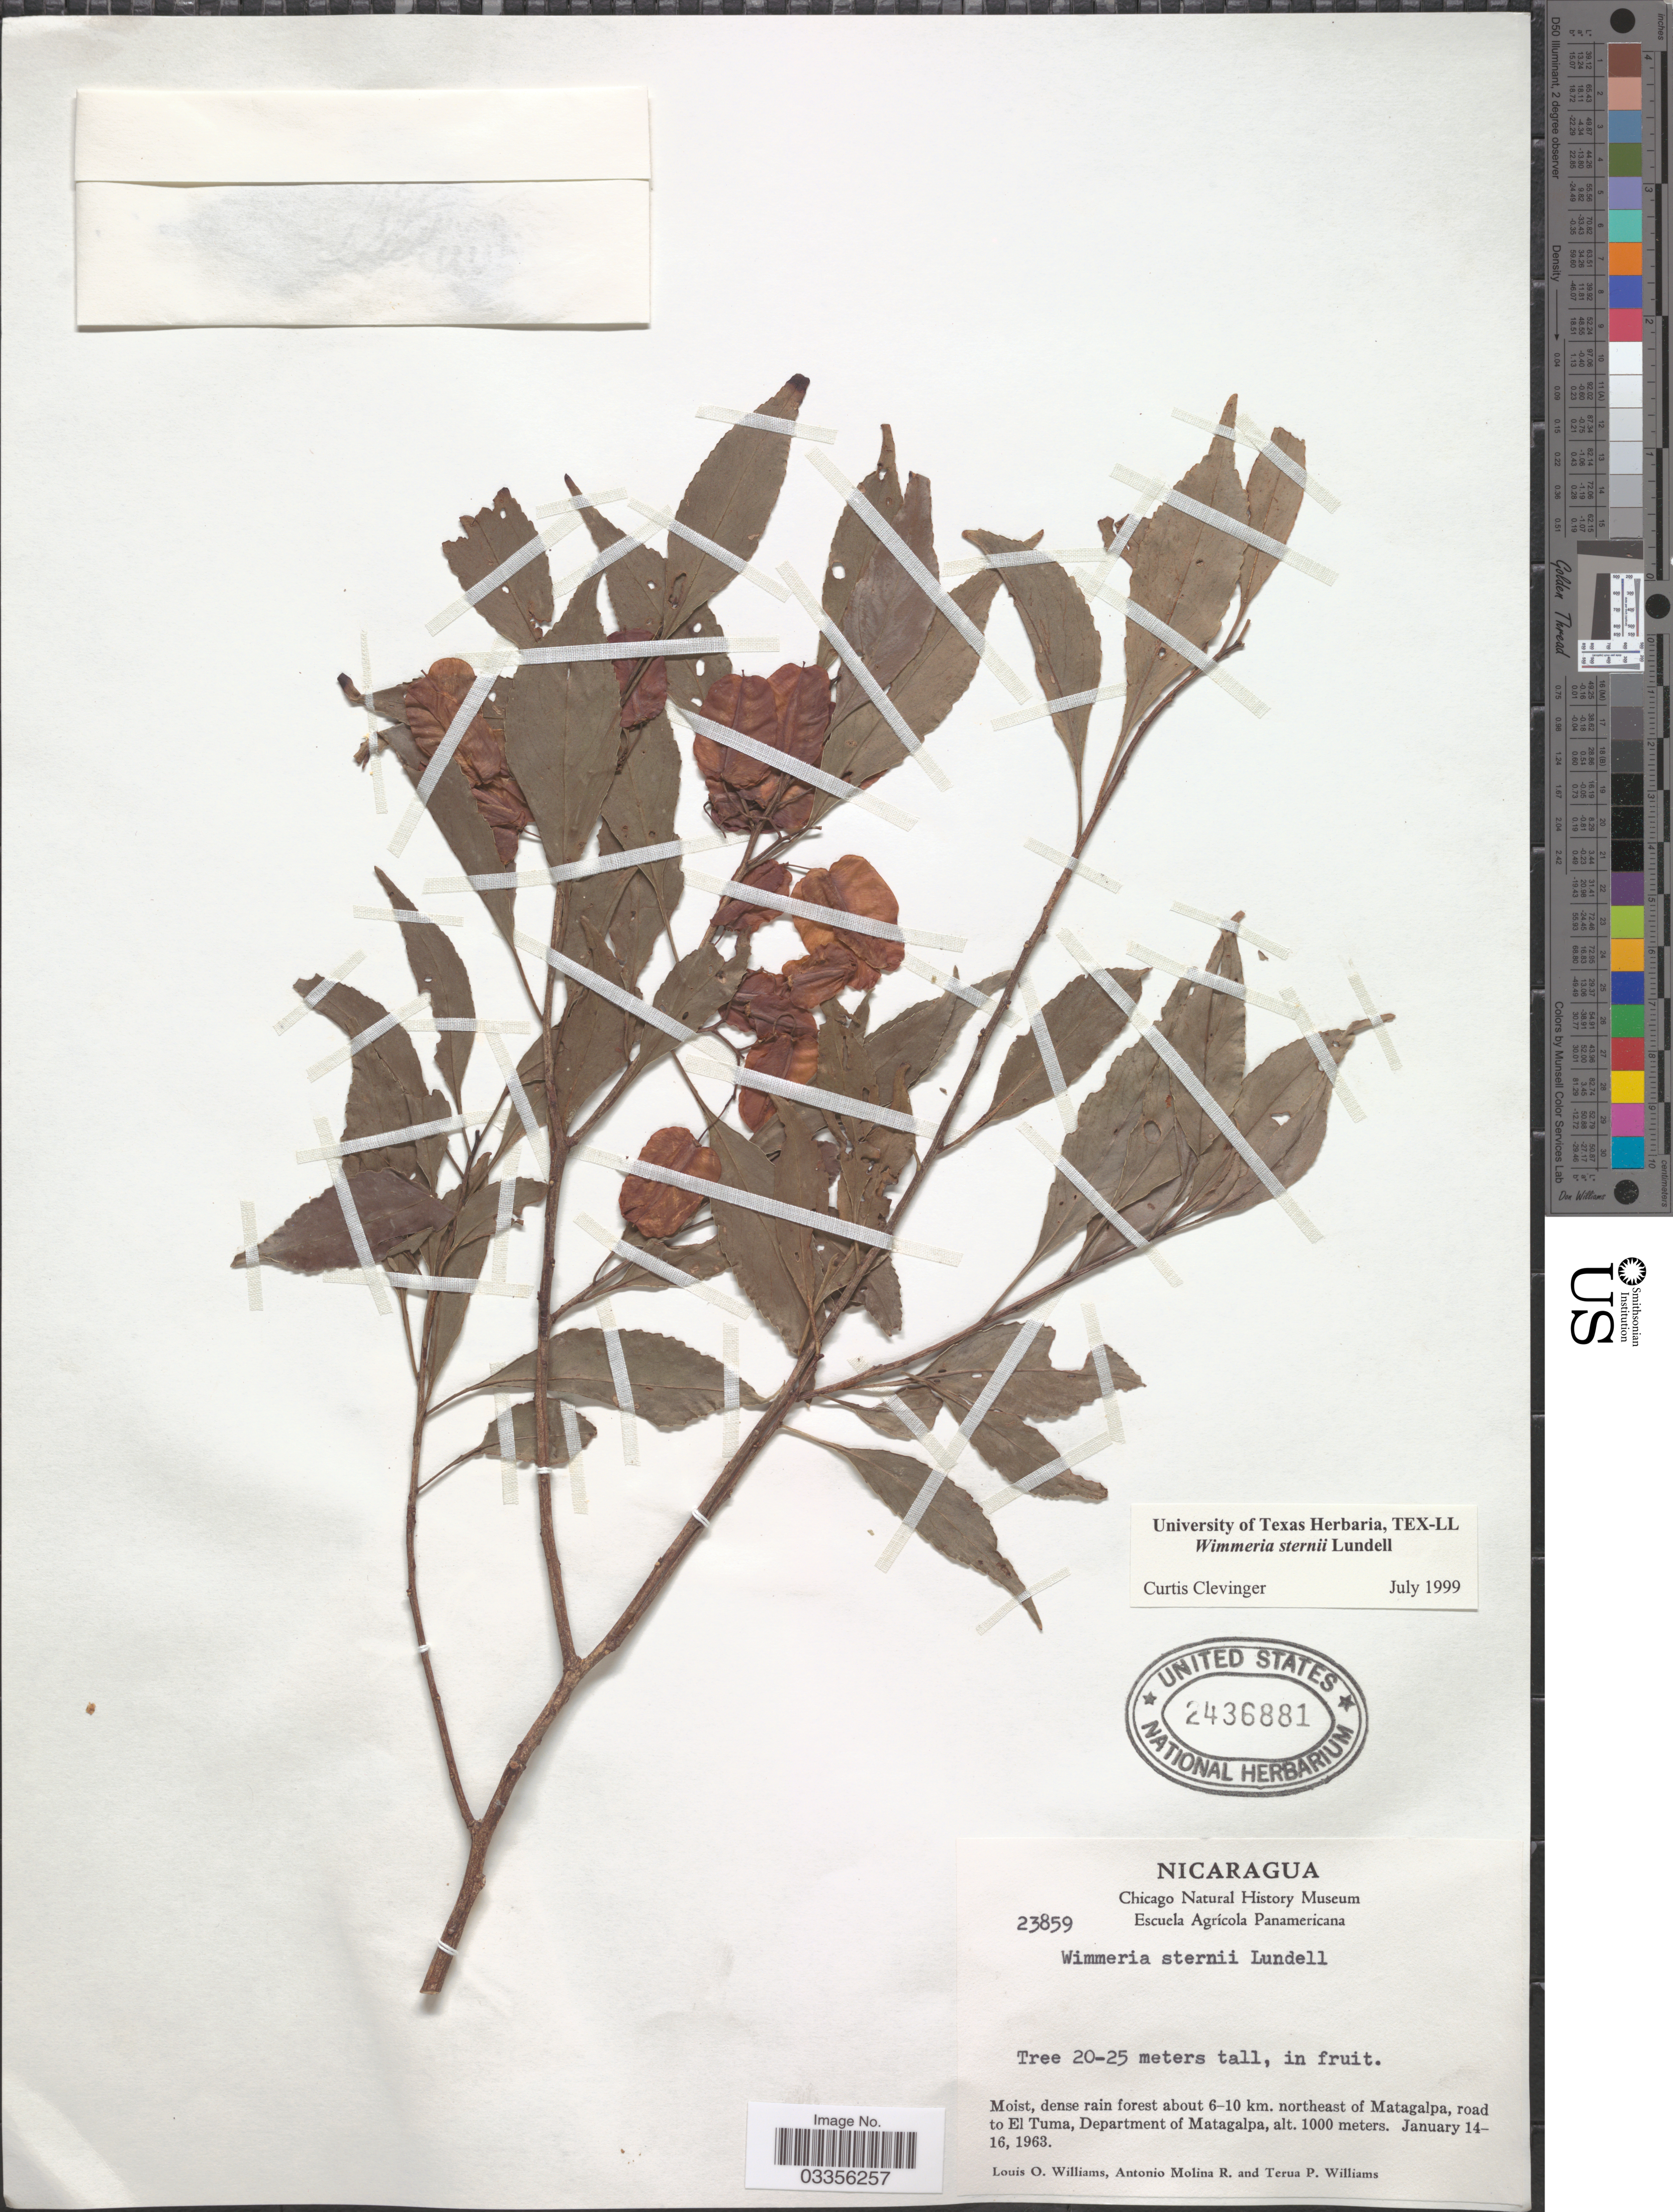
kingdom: Plantae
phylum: Tracheophyta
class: Magnoliopsida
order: Celastrales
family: Celastraceae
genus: Wimmeria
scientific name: Wimmeria sternii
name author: Lundell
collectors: L. O. Williams, A. Molina R. & T. Williams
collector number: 23859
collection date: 1963-01-14/1963-01-16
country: Nicaragua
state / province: Matagalpa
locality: About 6-10 km. northeast of Matagalpa, road to El Tuma, Department of Matagalpa.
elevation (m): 1000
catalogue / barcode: US 2436881